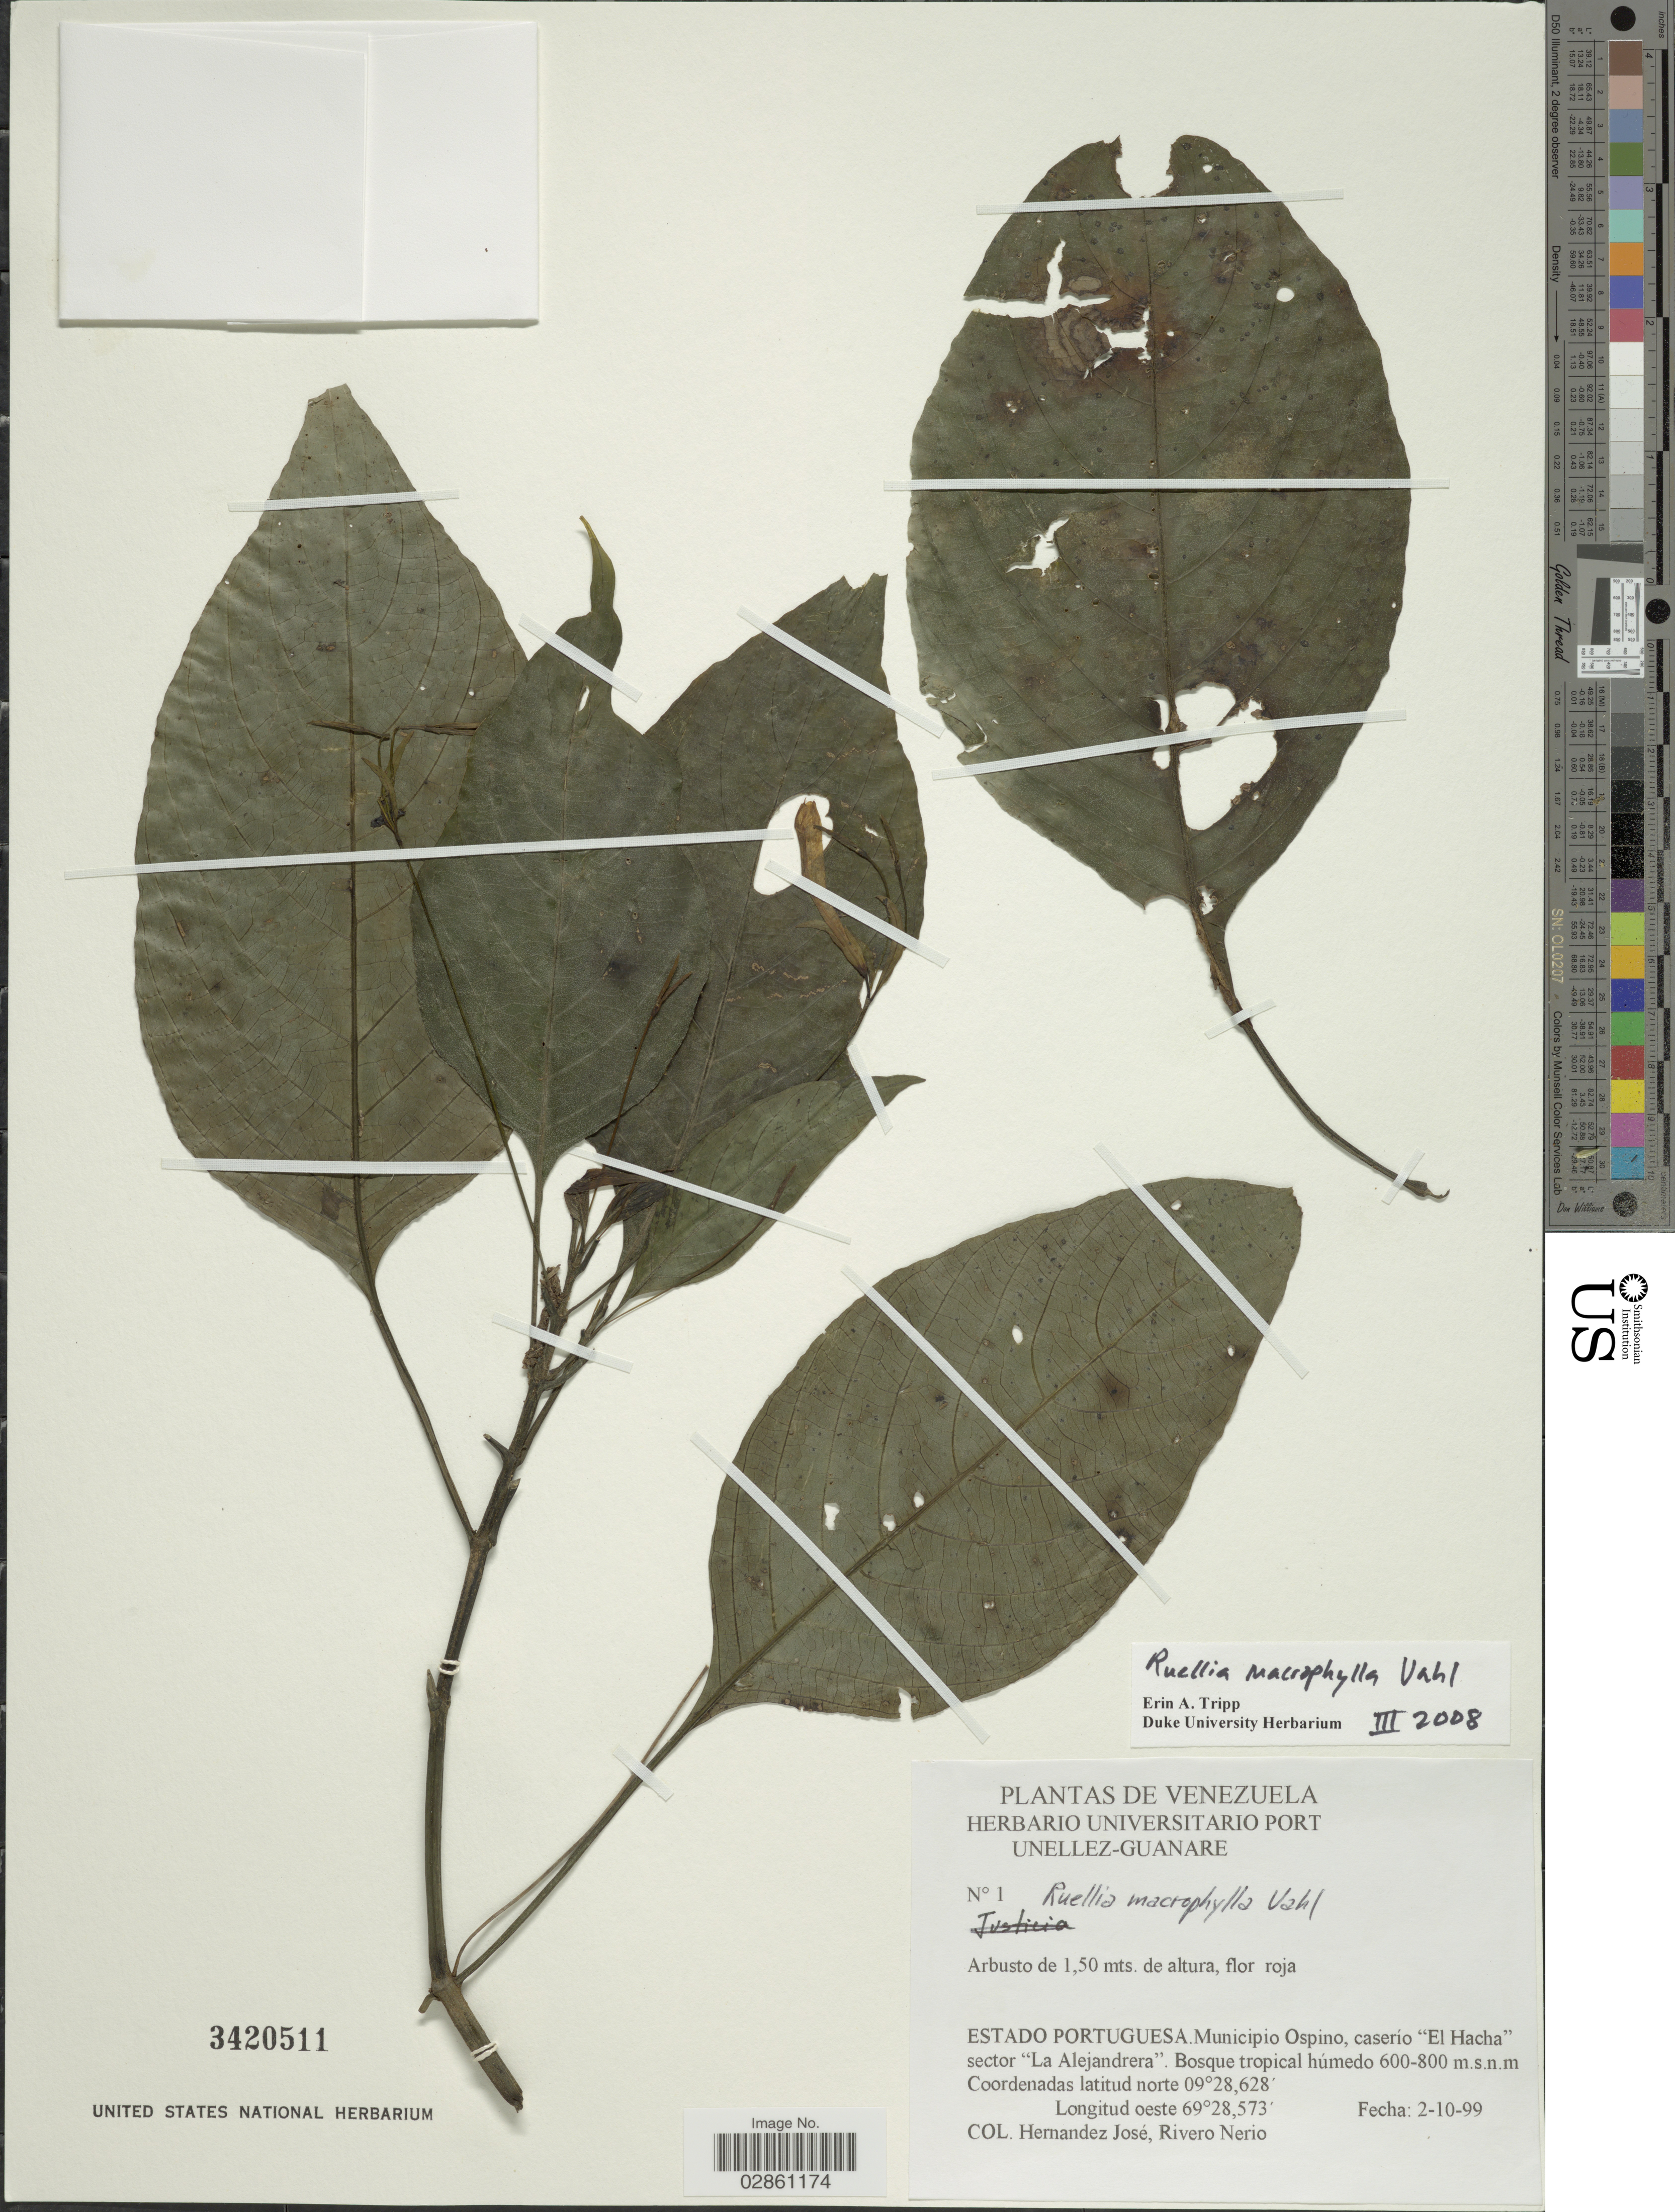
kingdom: Plantae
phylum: Tracheophyta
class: Magnoliopsida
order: Lamiales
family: Acanthaceae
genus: Ruellia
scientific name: Ruellia macrophylla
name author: Vahl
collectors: R. N. Hernandez Jose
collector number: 1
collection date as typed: Transcribed d/m/y: 2/10/99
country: Venezuela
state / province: Portuguesa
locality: Municipio Ospino, caserío "El Hacha" sector "La Alejandrera".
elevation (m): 600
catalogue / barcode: US 3420511